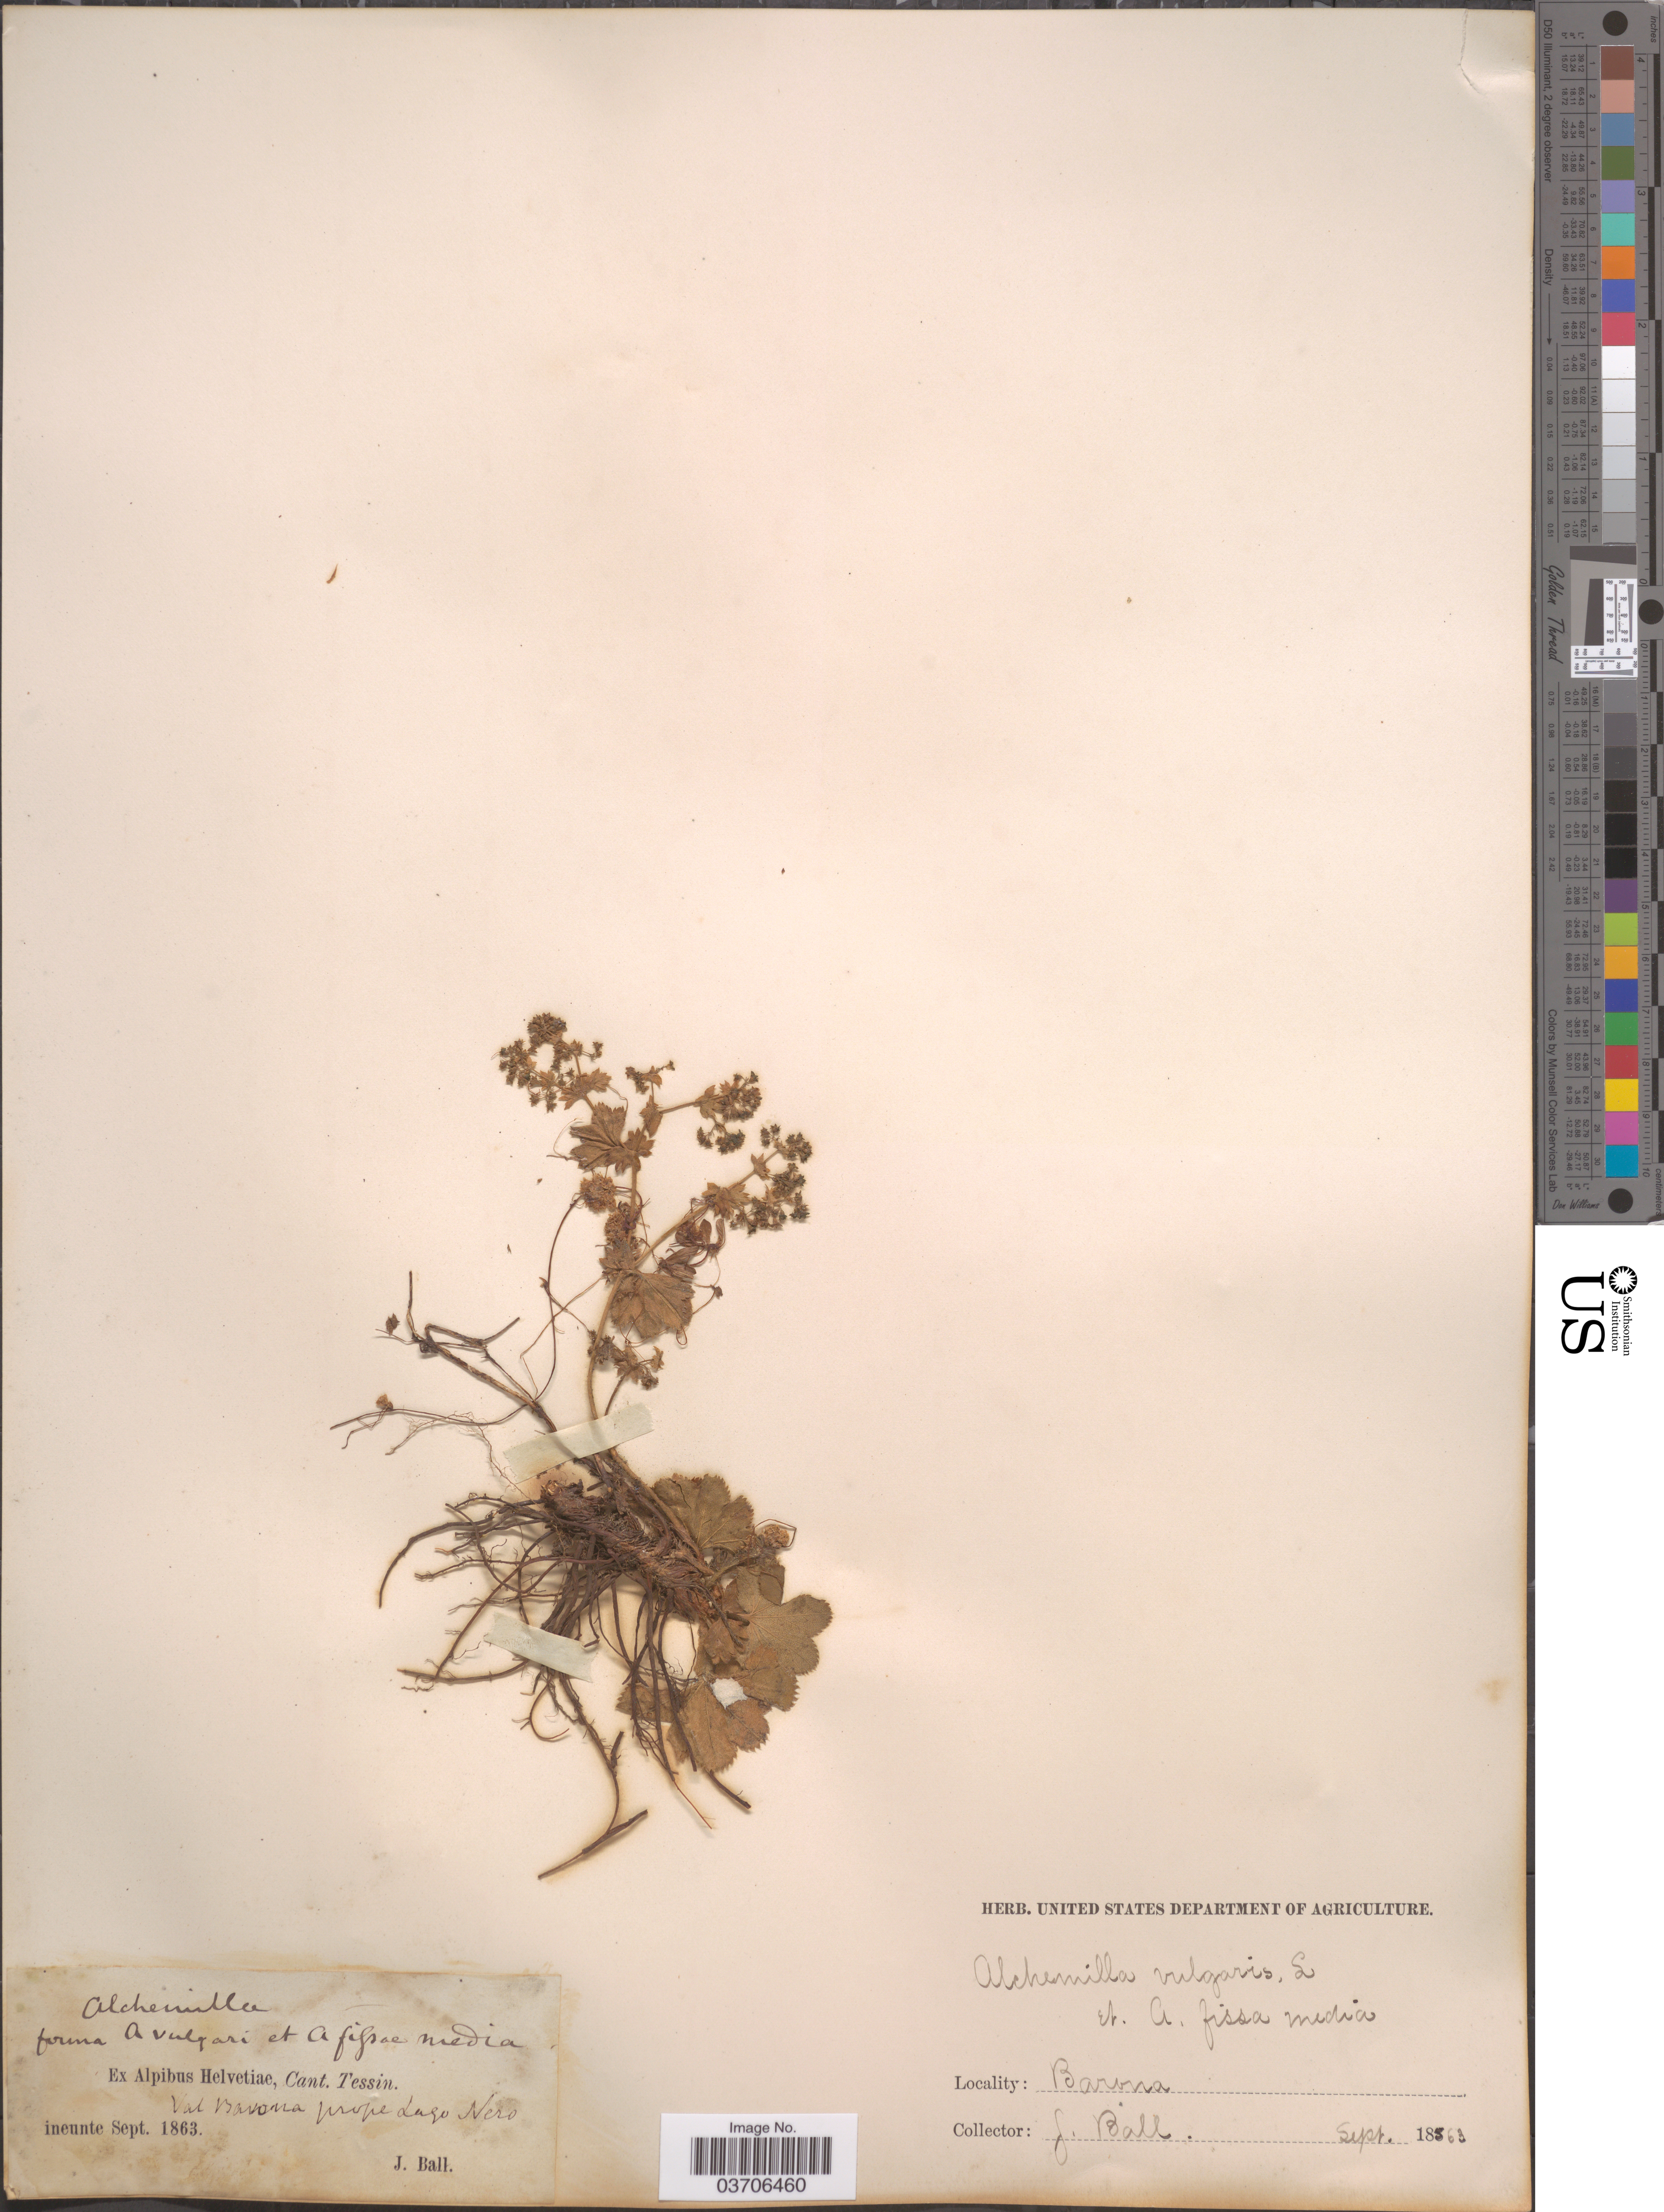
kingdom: Plantae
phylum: Tracheophyta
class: Magnoliopsida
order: Rosales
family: Rosaceae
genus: Alchemilla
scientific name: Alchemilla vulgaris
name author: L.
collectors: J. Ball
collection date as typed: ineunte Sept. 1863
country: Switzerland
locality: Ex Alpibus Helvetiae, Cant. Tessin. Val Barona prope dago Nero.